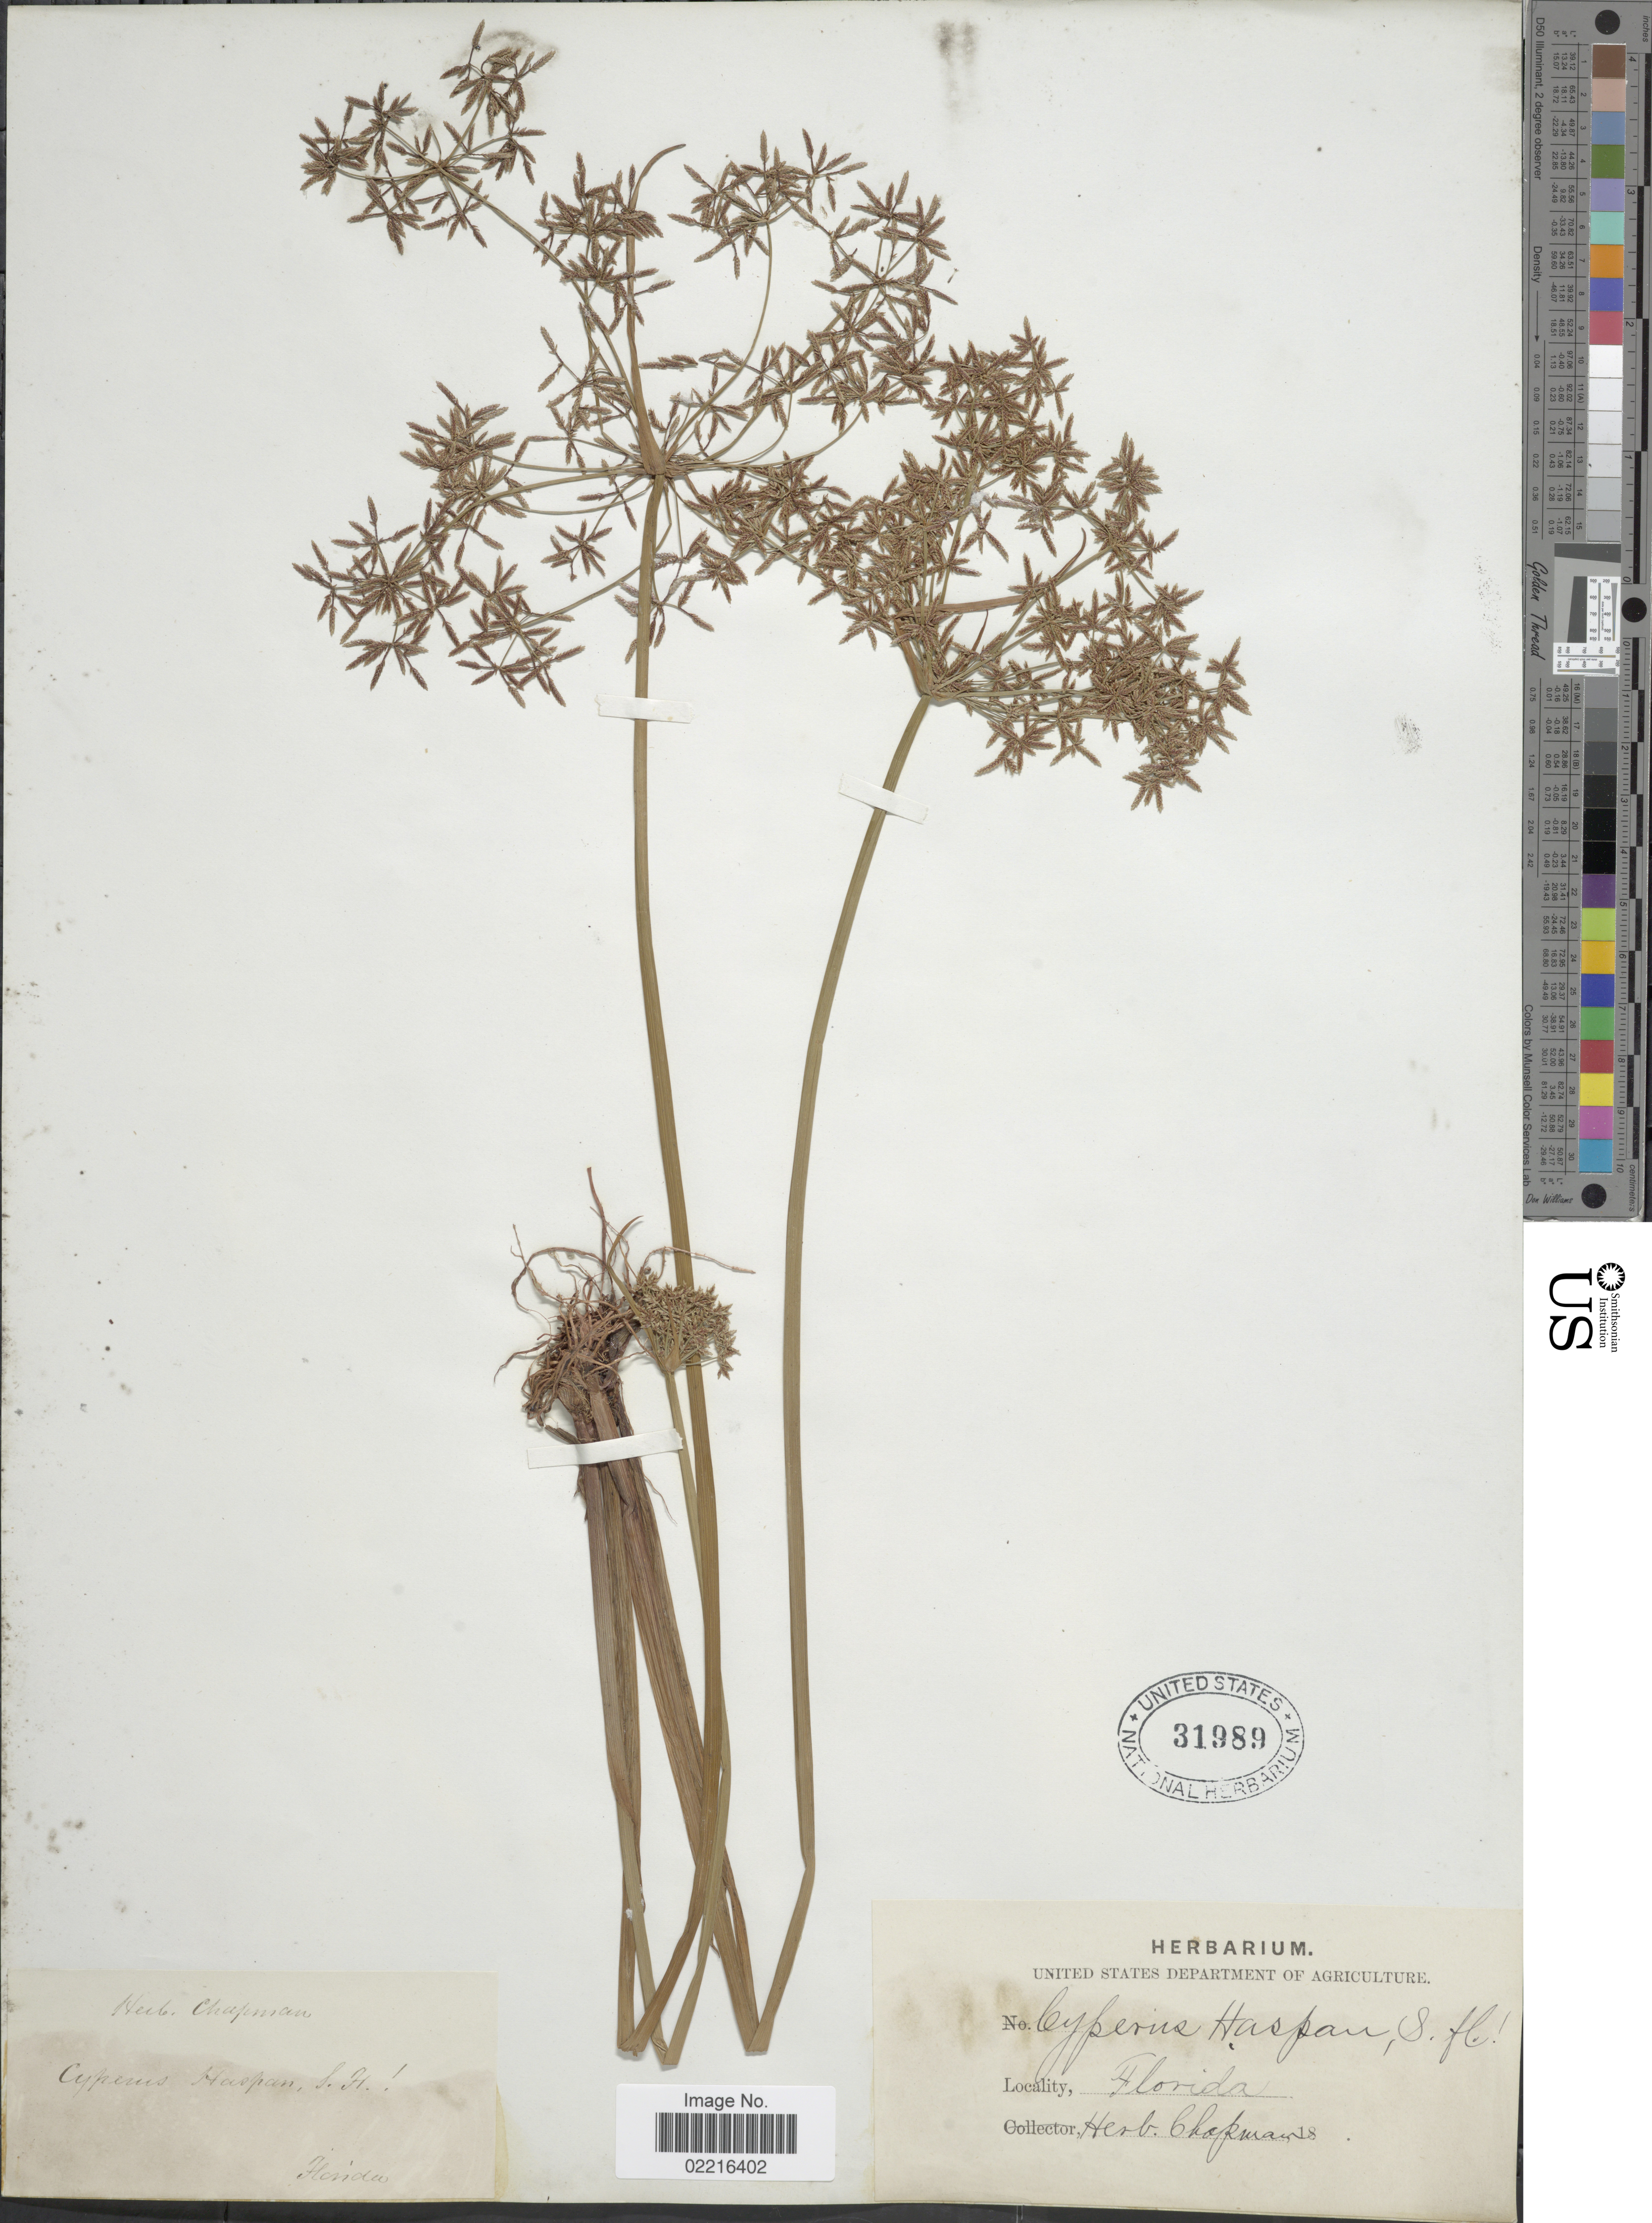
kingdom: Plantae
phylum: Tracheophyta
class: Liliopsida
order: Poales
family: Cyperaceae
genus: Cyperus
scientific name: Cyperus haspan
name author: L.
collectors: ex herb. Chapman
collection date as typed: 18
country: United States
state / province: Florida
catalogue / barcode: US 31989